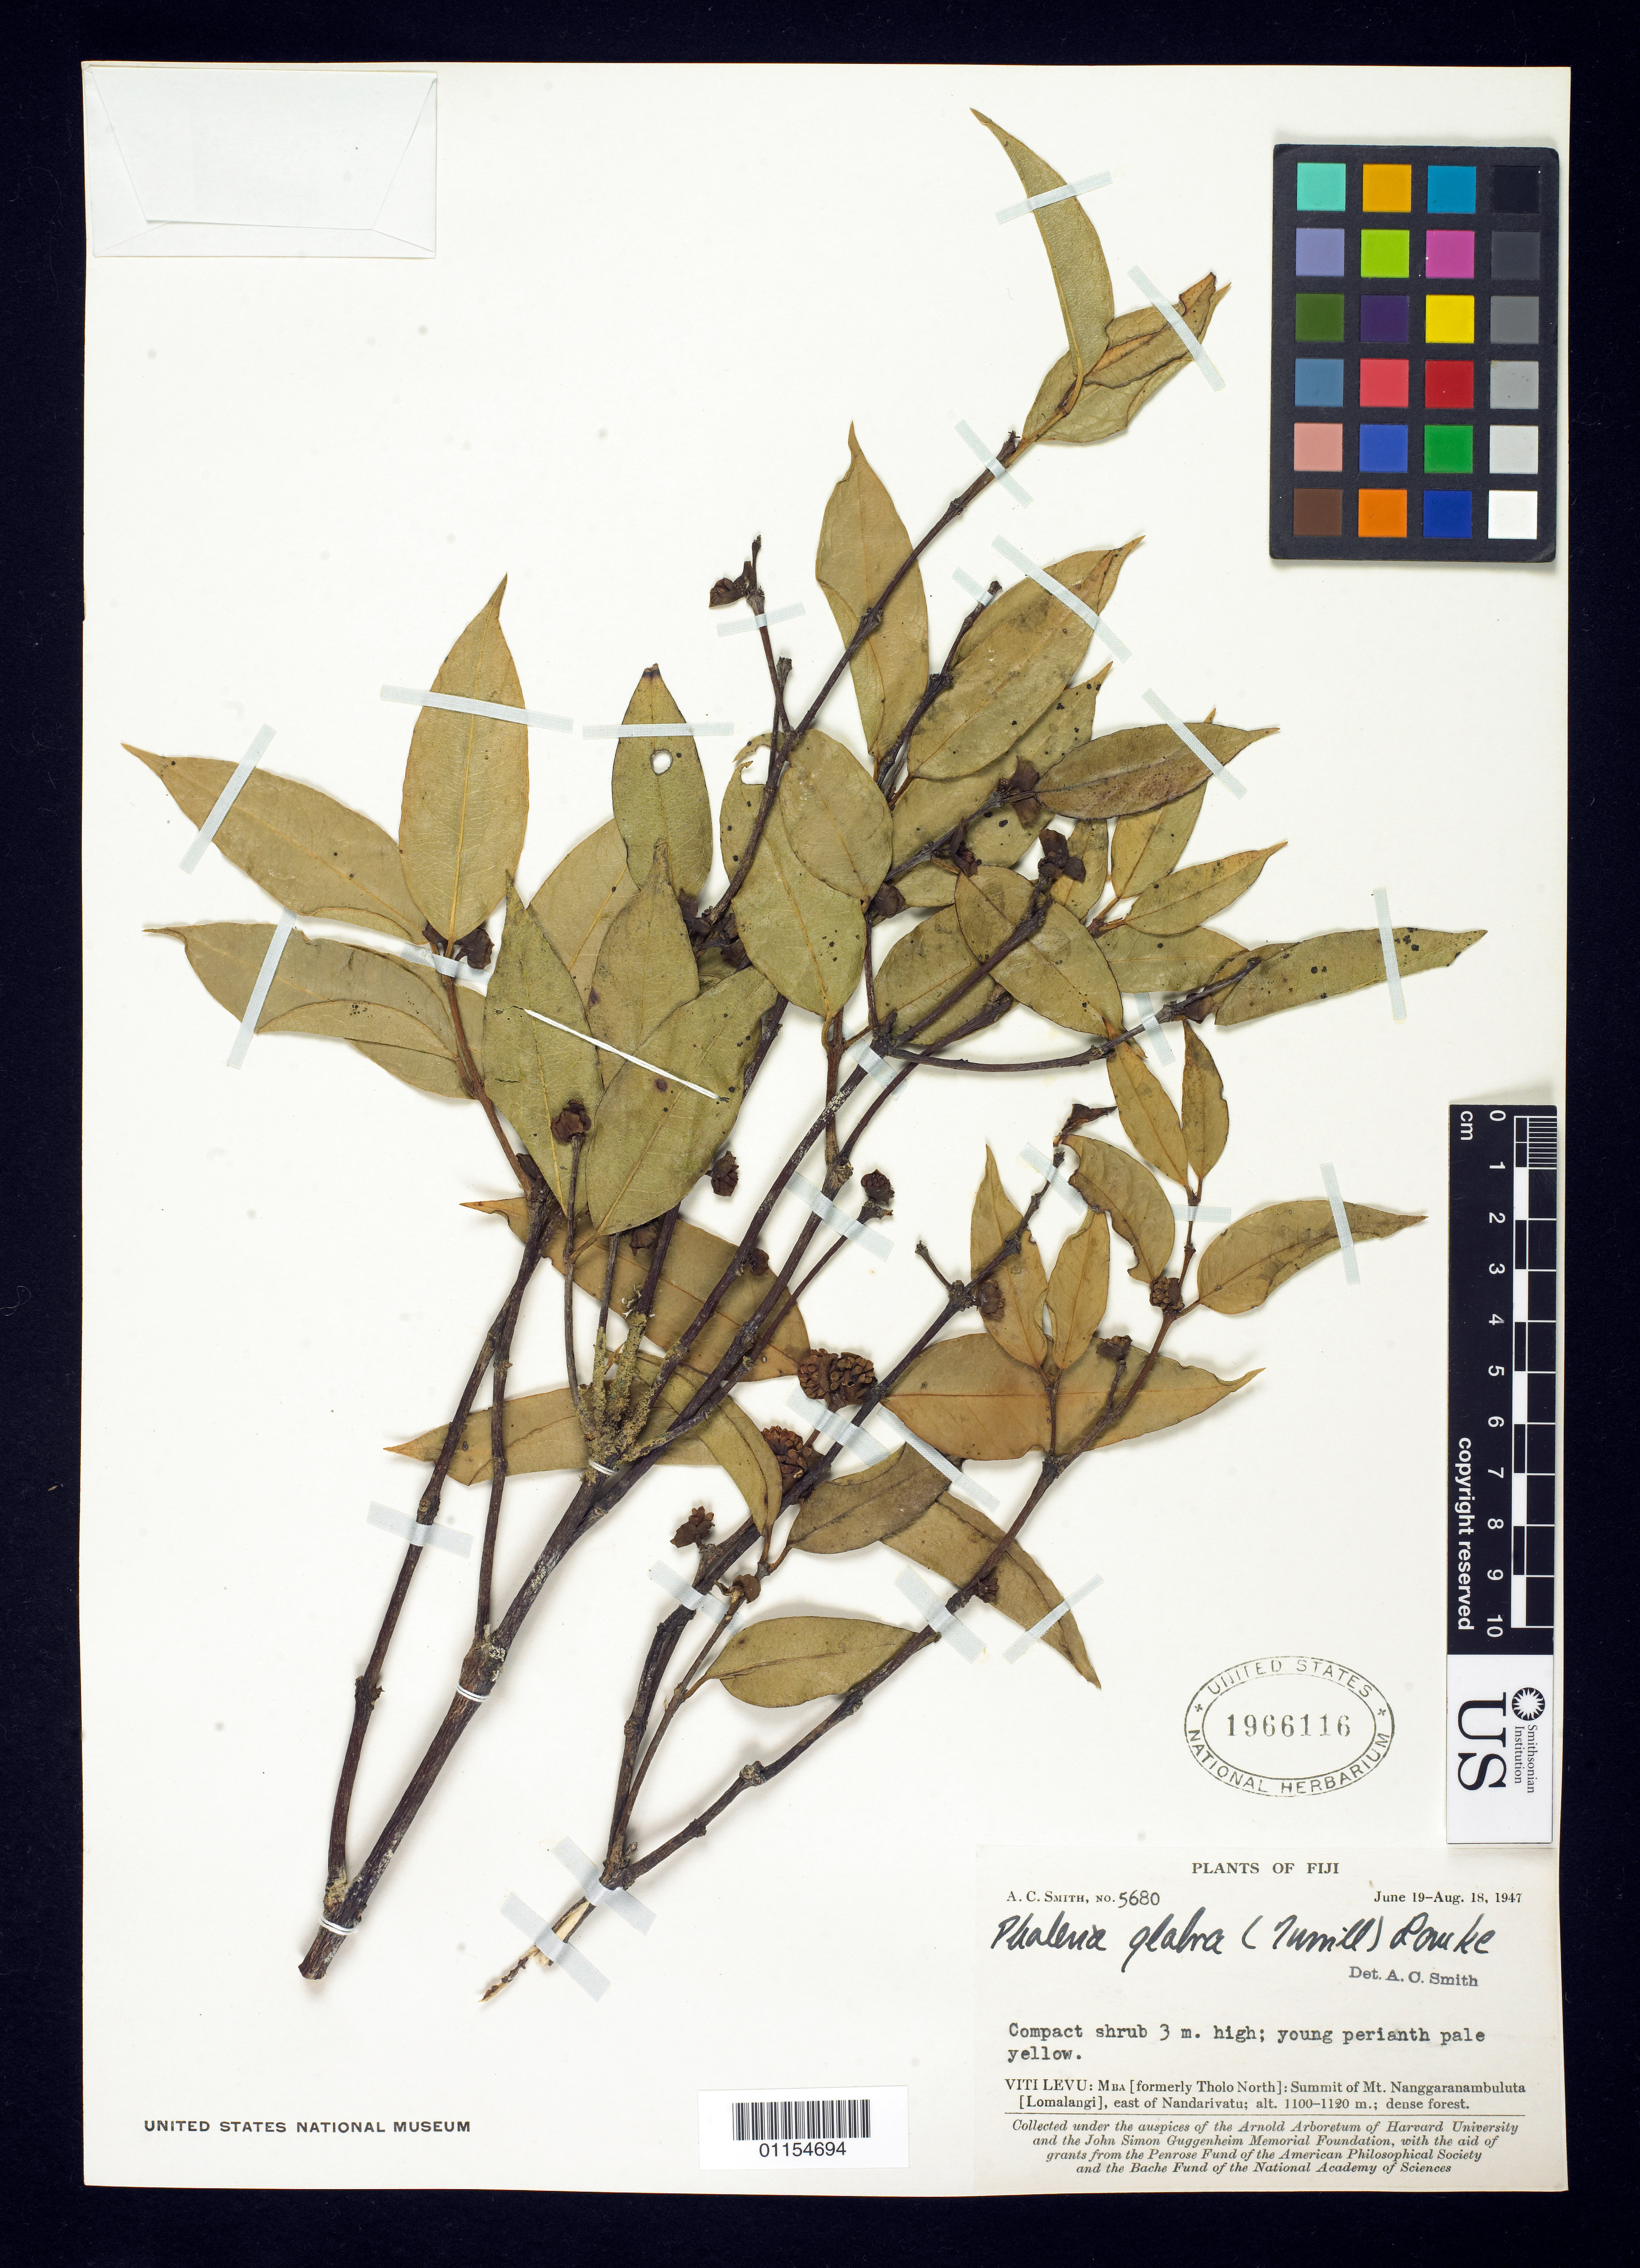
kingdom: Plantae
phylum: Tracheophyta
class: Magnoliopsida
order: Malvales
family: Thymelaeaceae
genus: Phaleria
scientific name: Phaleria glabra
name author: (Turrill) Domke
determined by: Smith, A. C.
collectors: A. C. Smith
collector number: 5680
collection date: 1947-06-19/1947-08-18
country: Fiji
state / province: Mba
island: Viti Levu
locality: Summit of Mt. Nanggaranambuluta (Lomalangi), east of Nandarivatu, Mba (formerly Tholo North),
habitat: Dense forest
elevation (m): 1100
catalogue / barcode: US 1966116